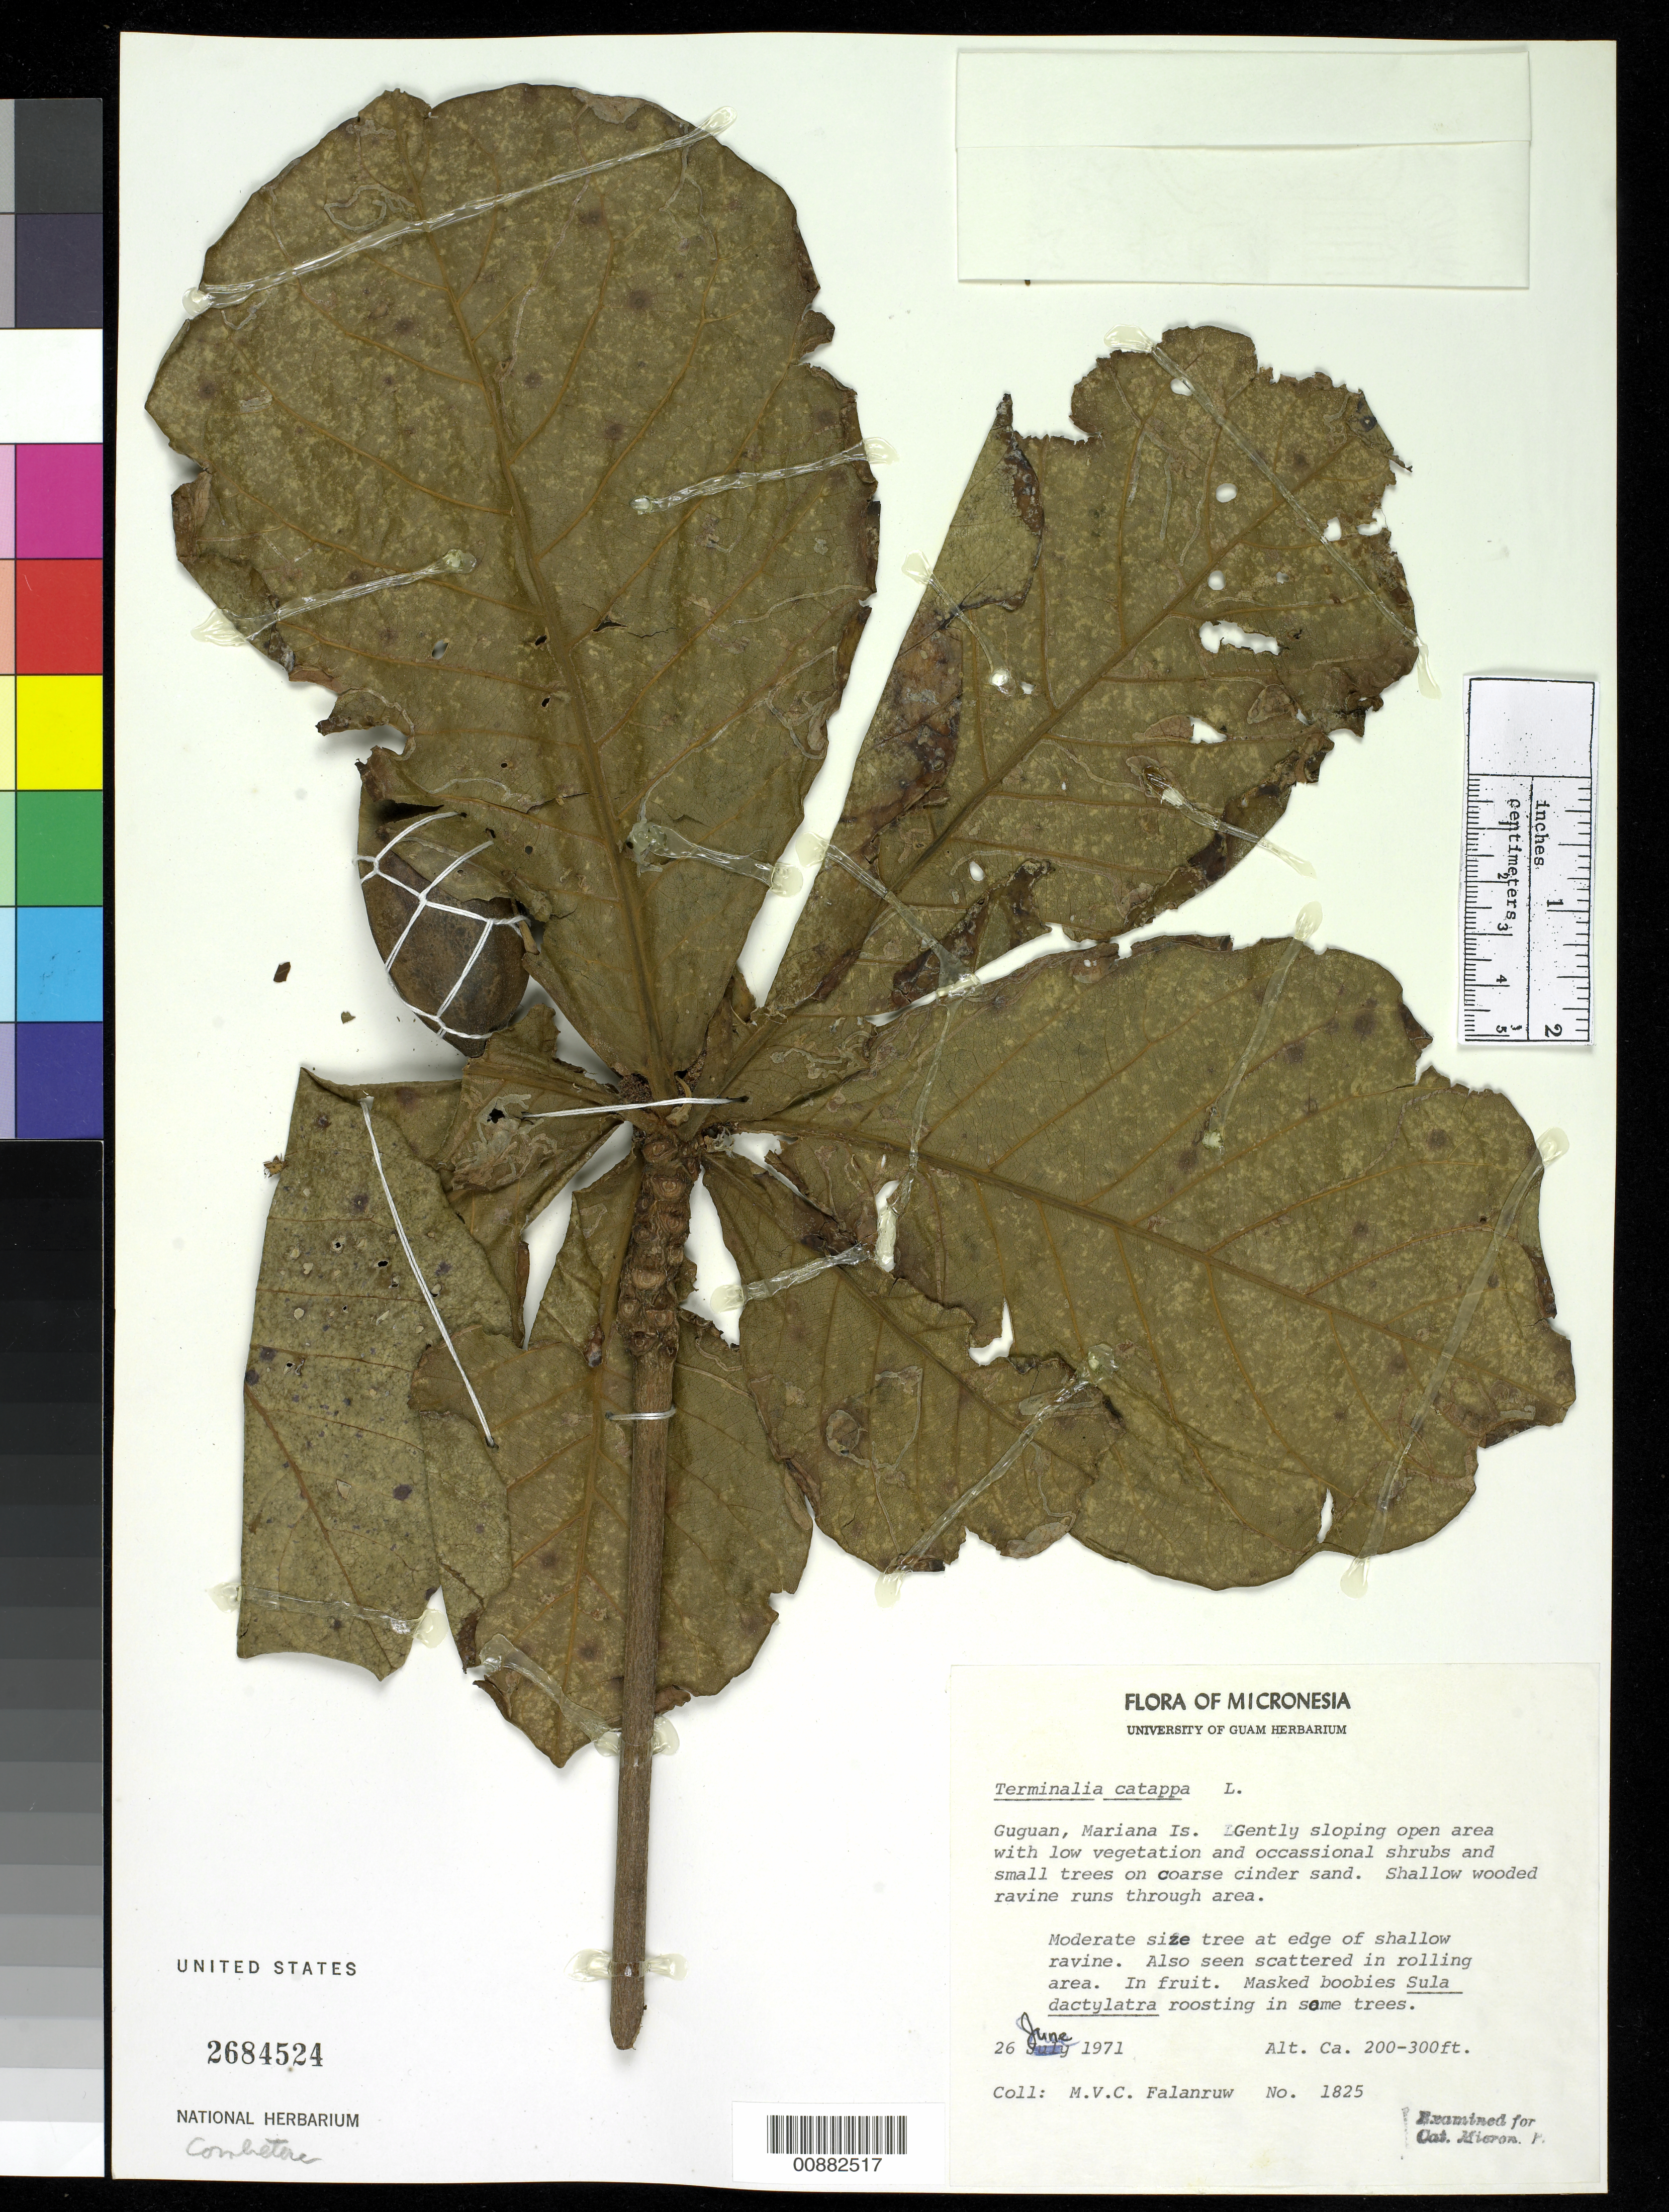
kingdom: Plantae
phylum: Tracheophyta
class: Magnoliopsida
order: Myrtales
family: Combretaceae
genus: Terminalia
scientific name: Terminalia catappa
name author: L.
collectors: M. V. Falanruw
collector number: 1825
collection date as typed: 26 Jul 1971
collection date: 1971-07-26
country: Northern Mariana Islands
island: Guguan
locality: Guguan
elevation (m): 61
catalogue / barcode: US 2684524